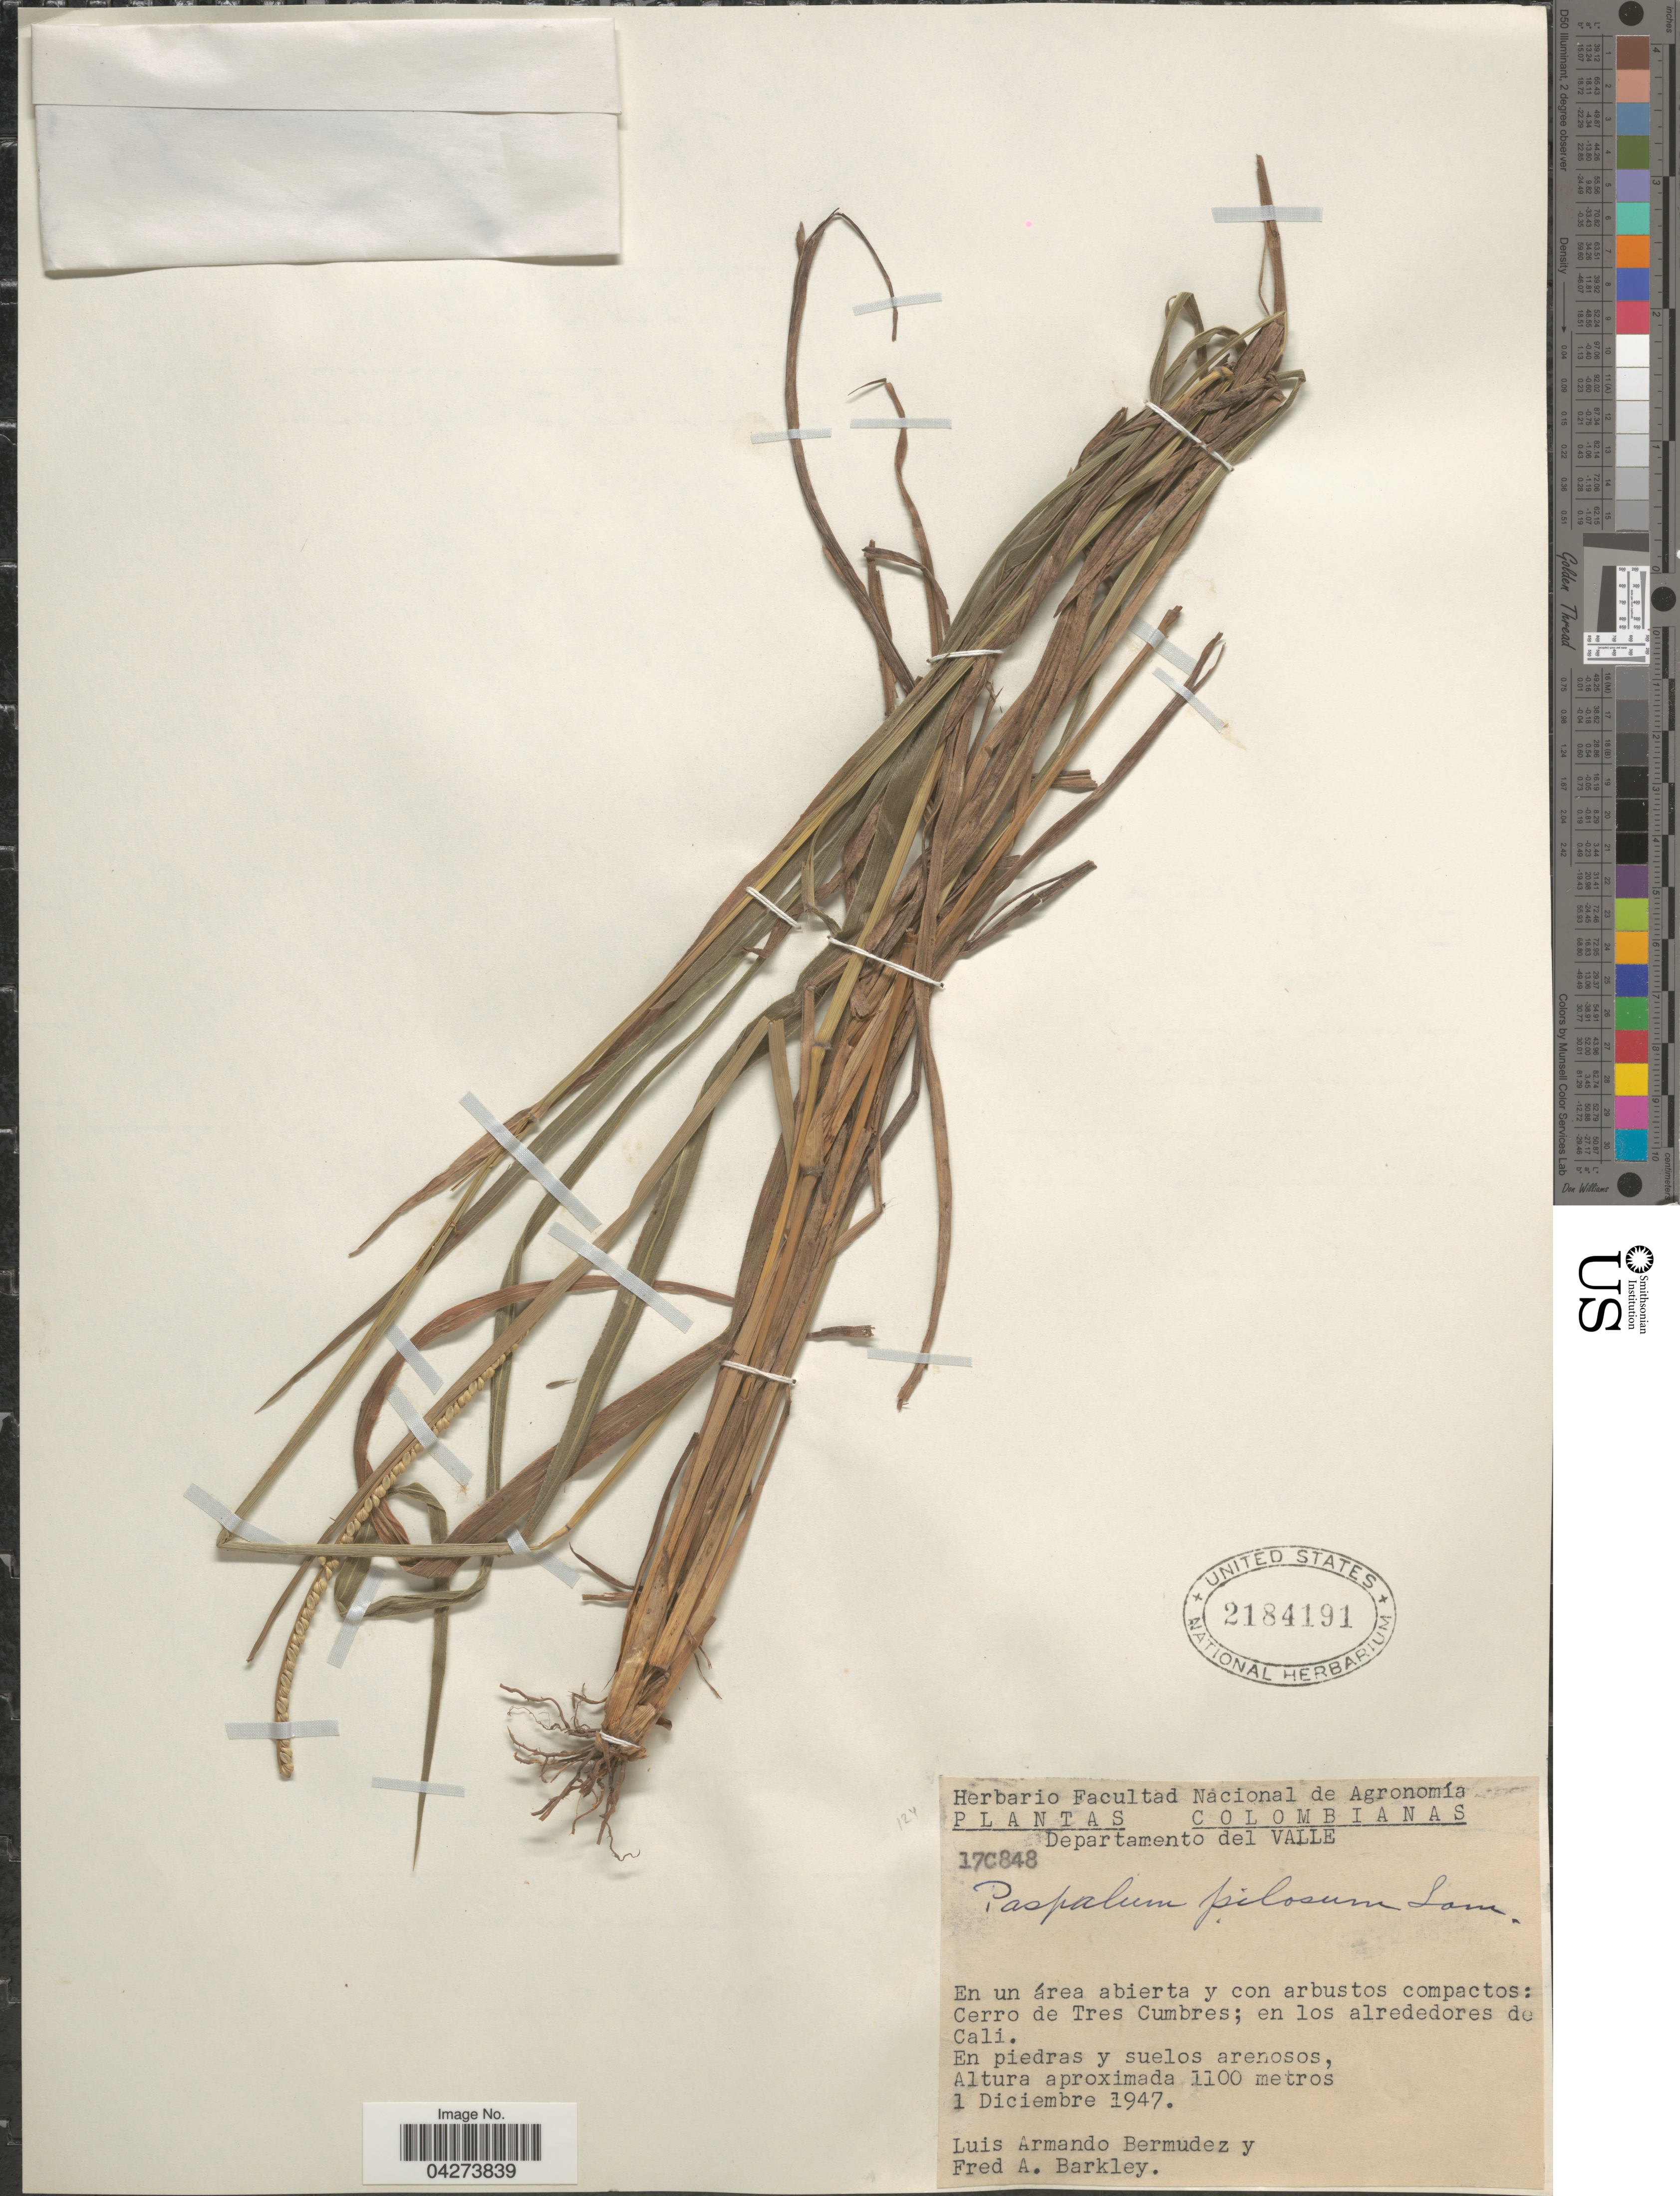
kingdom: Plantae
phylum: Tracheophyta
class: Liliopsida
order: Poales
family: Poaceae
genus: Paspalum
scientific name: Paspalum pilosum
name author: Lam.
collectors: L. Bermudez & F. A. Barkley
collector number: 170848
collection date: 1947-12-01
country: Colombia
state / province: Valle del Cauca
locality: Departamento del Valle. En un área abierta y con arbustos compactos: Cerro de Tres Cumbres; en los alrededores de Cali.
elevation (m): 1100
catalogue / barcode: US 2184191